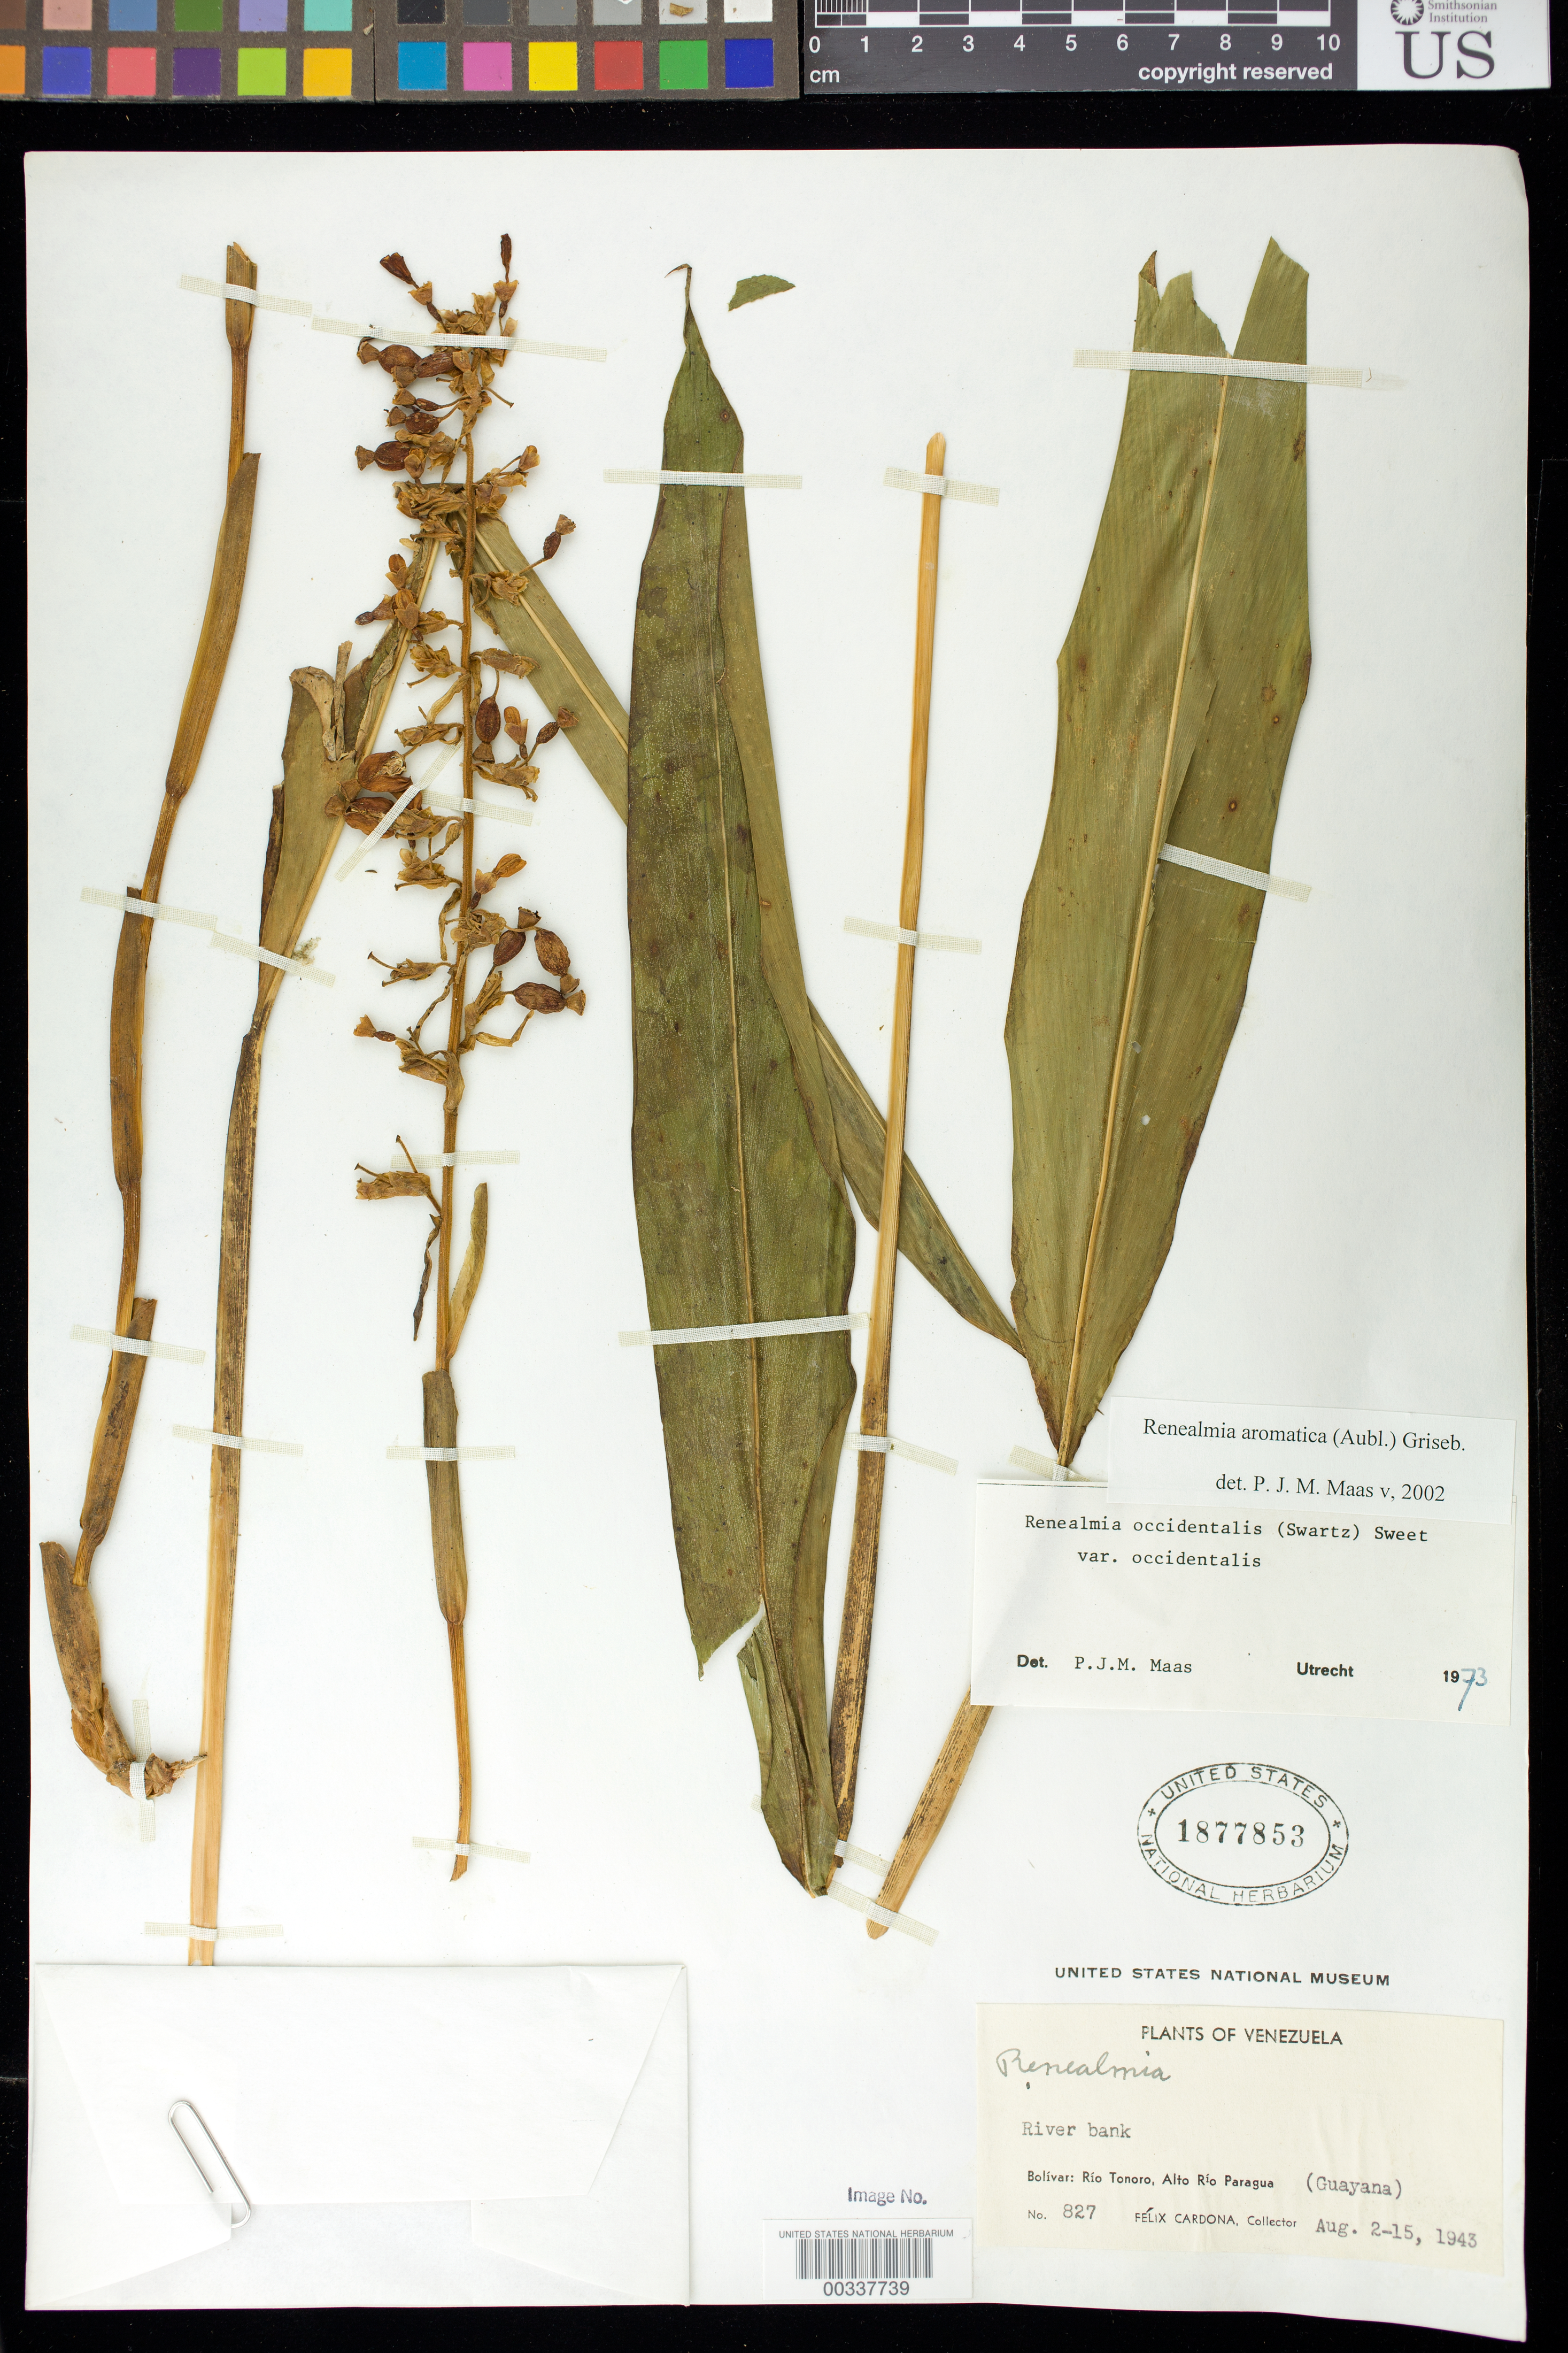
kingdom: Plantae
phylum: Tracheophyta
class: Liliopsida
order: Zingiberales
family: Zingiberaceae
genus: Renealmia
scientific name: Renealmia aromatica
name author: (Aubl.) Griseb.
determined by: Maas, Paul J. M.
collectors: F. Cardona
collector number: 827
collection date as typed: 02 Aug 1943 to 15 Aug 1943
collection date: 1943-08-02/1943-08-15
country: Venezuela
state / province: Bolivar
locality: Rio tonoro, alto rio paragua (guayana)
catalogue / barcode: US 1877853